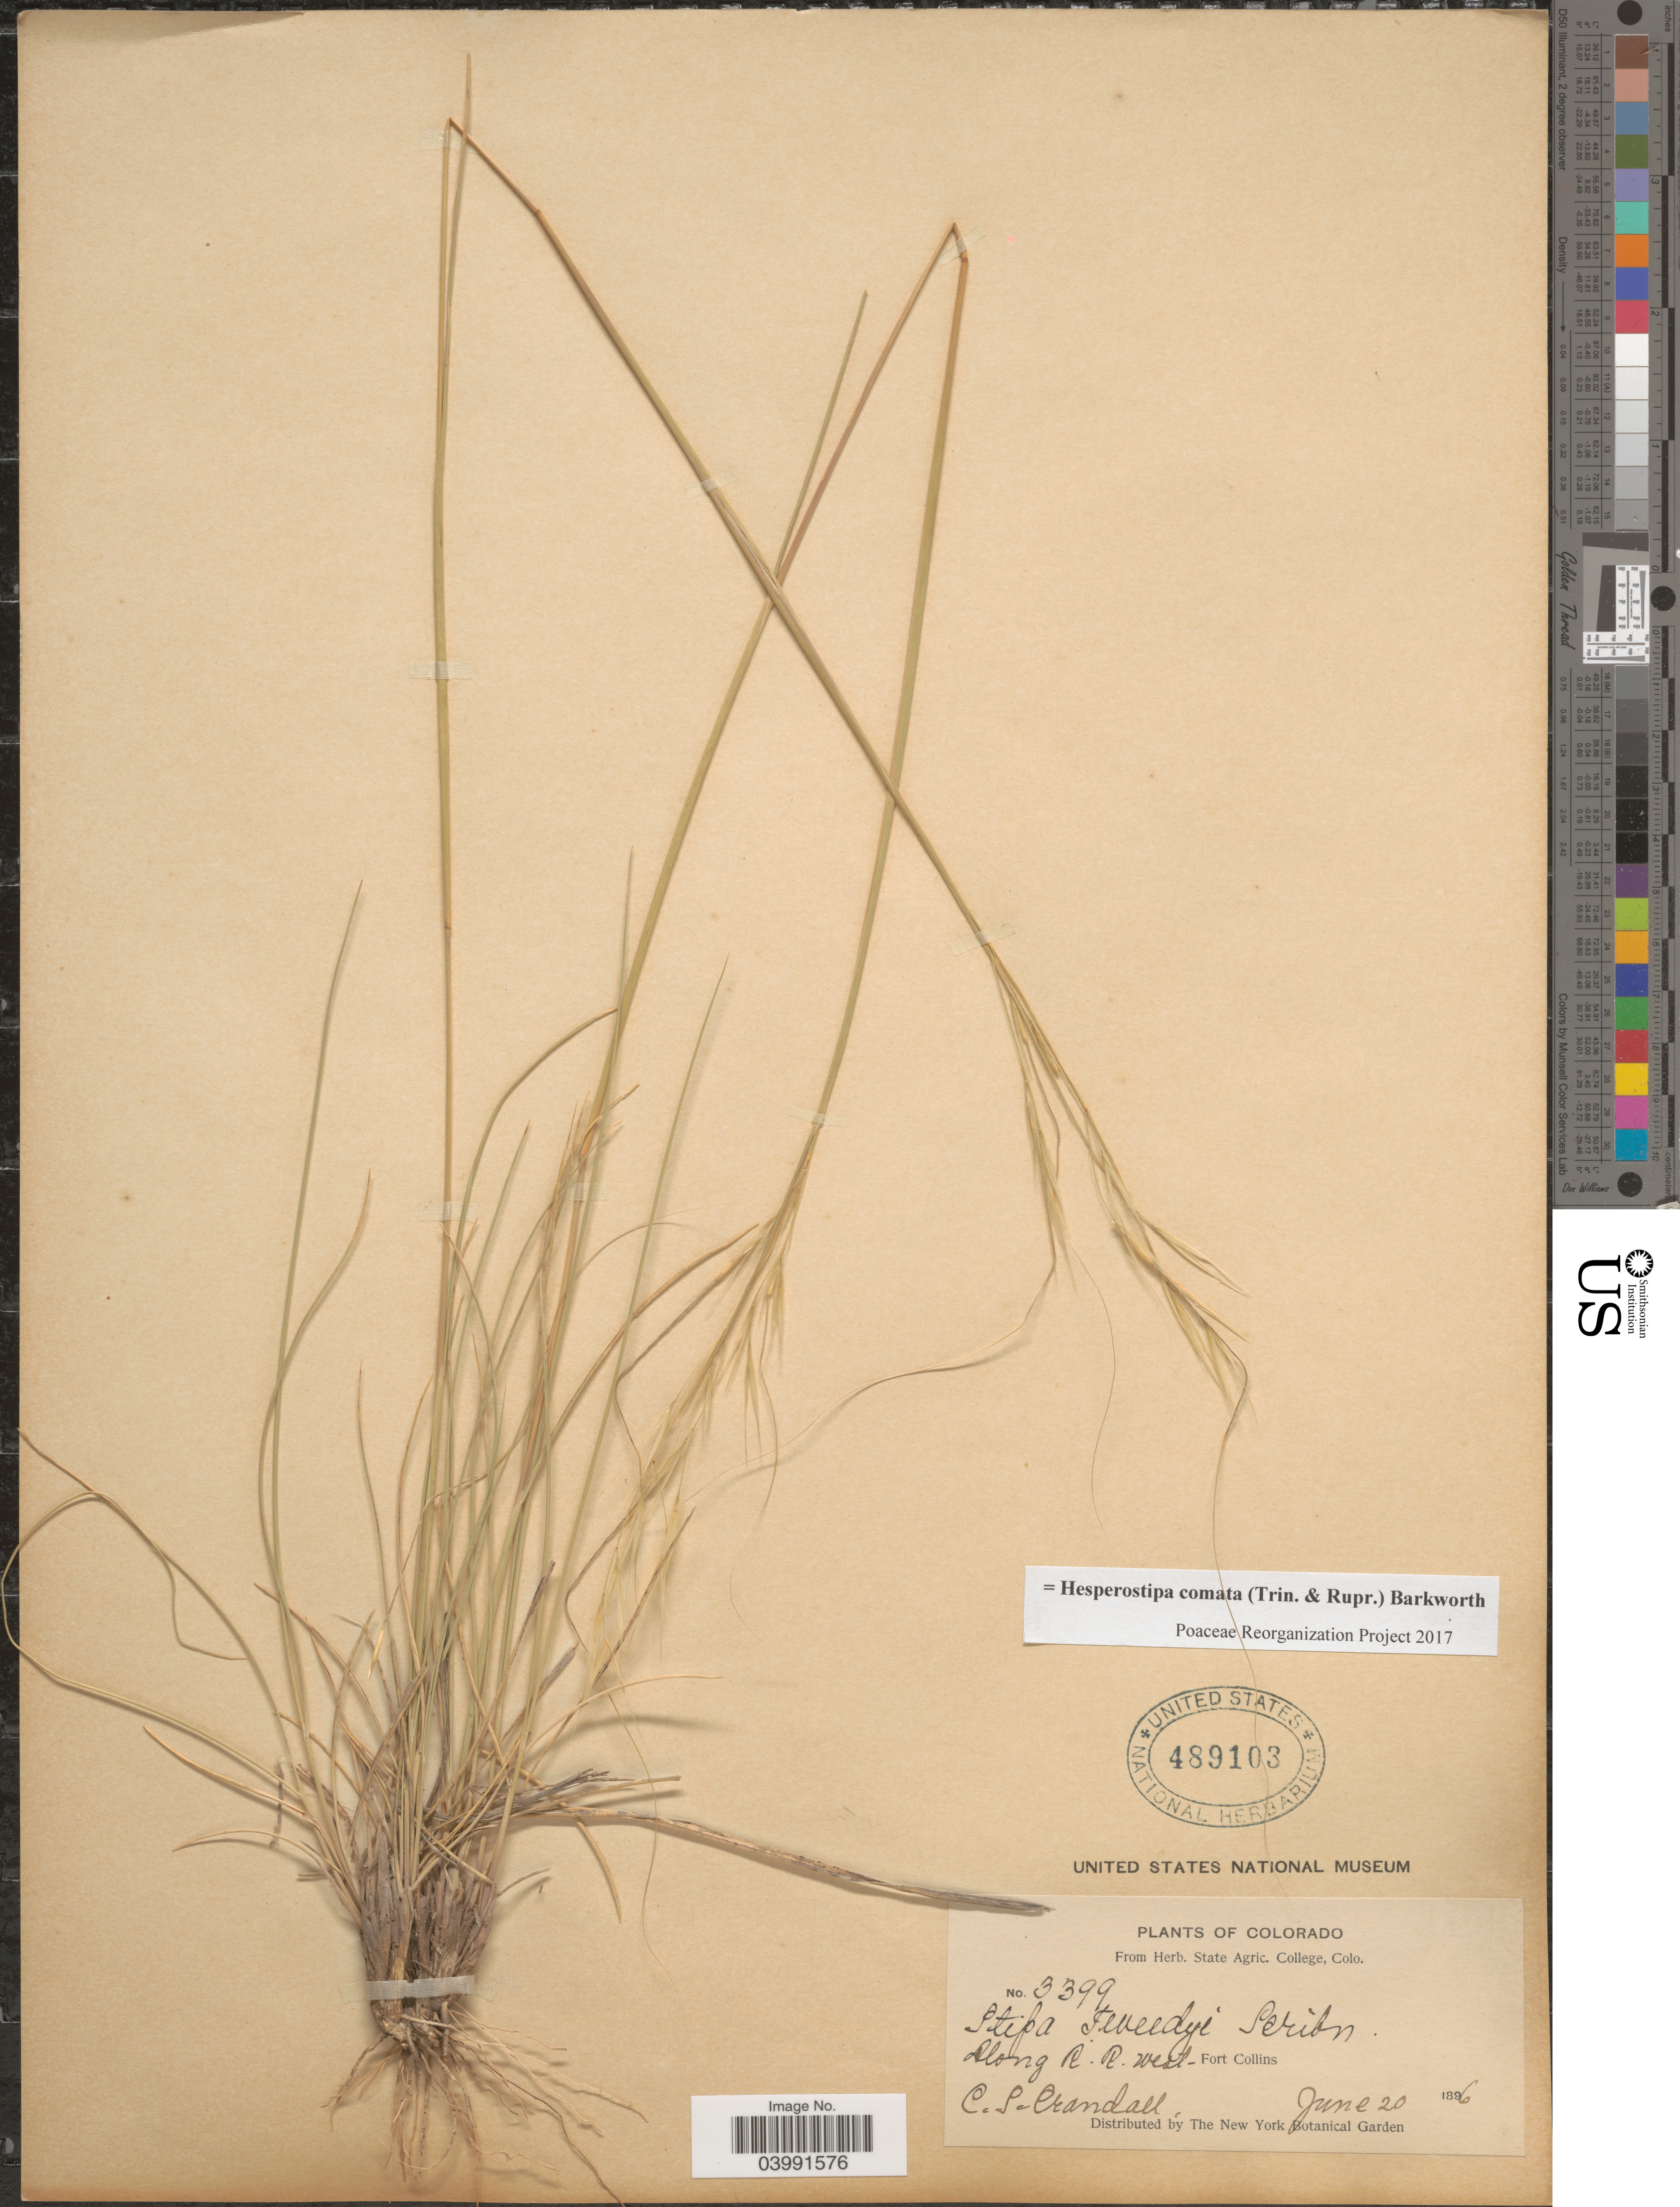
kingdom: Plantae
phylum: Tracheophyta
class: Liliopsida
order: Poales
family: Poaceae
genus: Hesperostipa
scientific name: Hesperostipa comata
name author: (Trin. & Rupr.) Barkworth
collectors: C. Crandall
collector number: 3399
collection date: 1896-06-20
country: United States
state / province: Colorado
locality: Along R. R. West-Fort Collins.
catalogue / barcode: US 489103